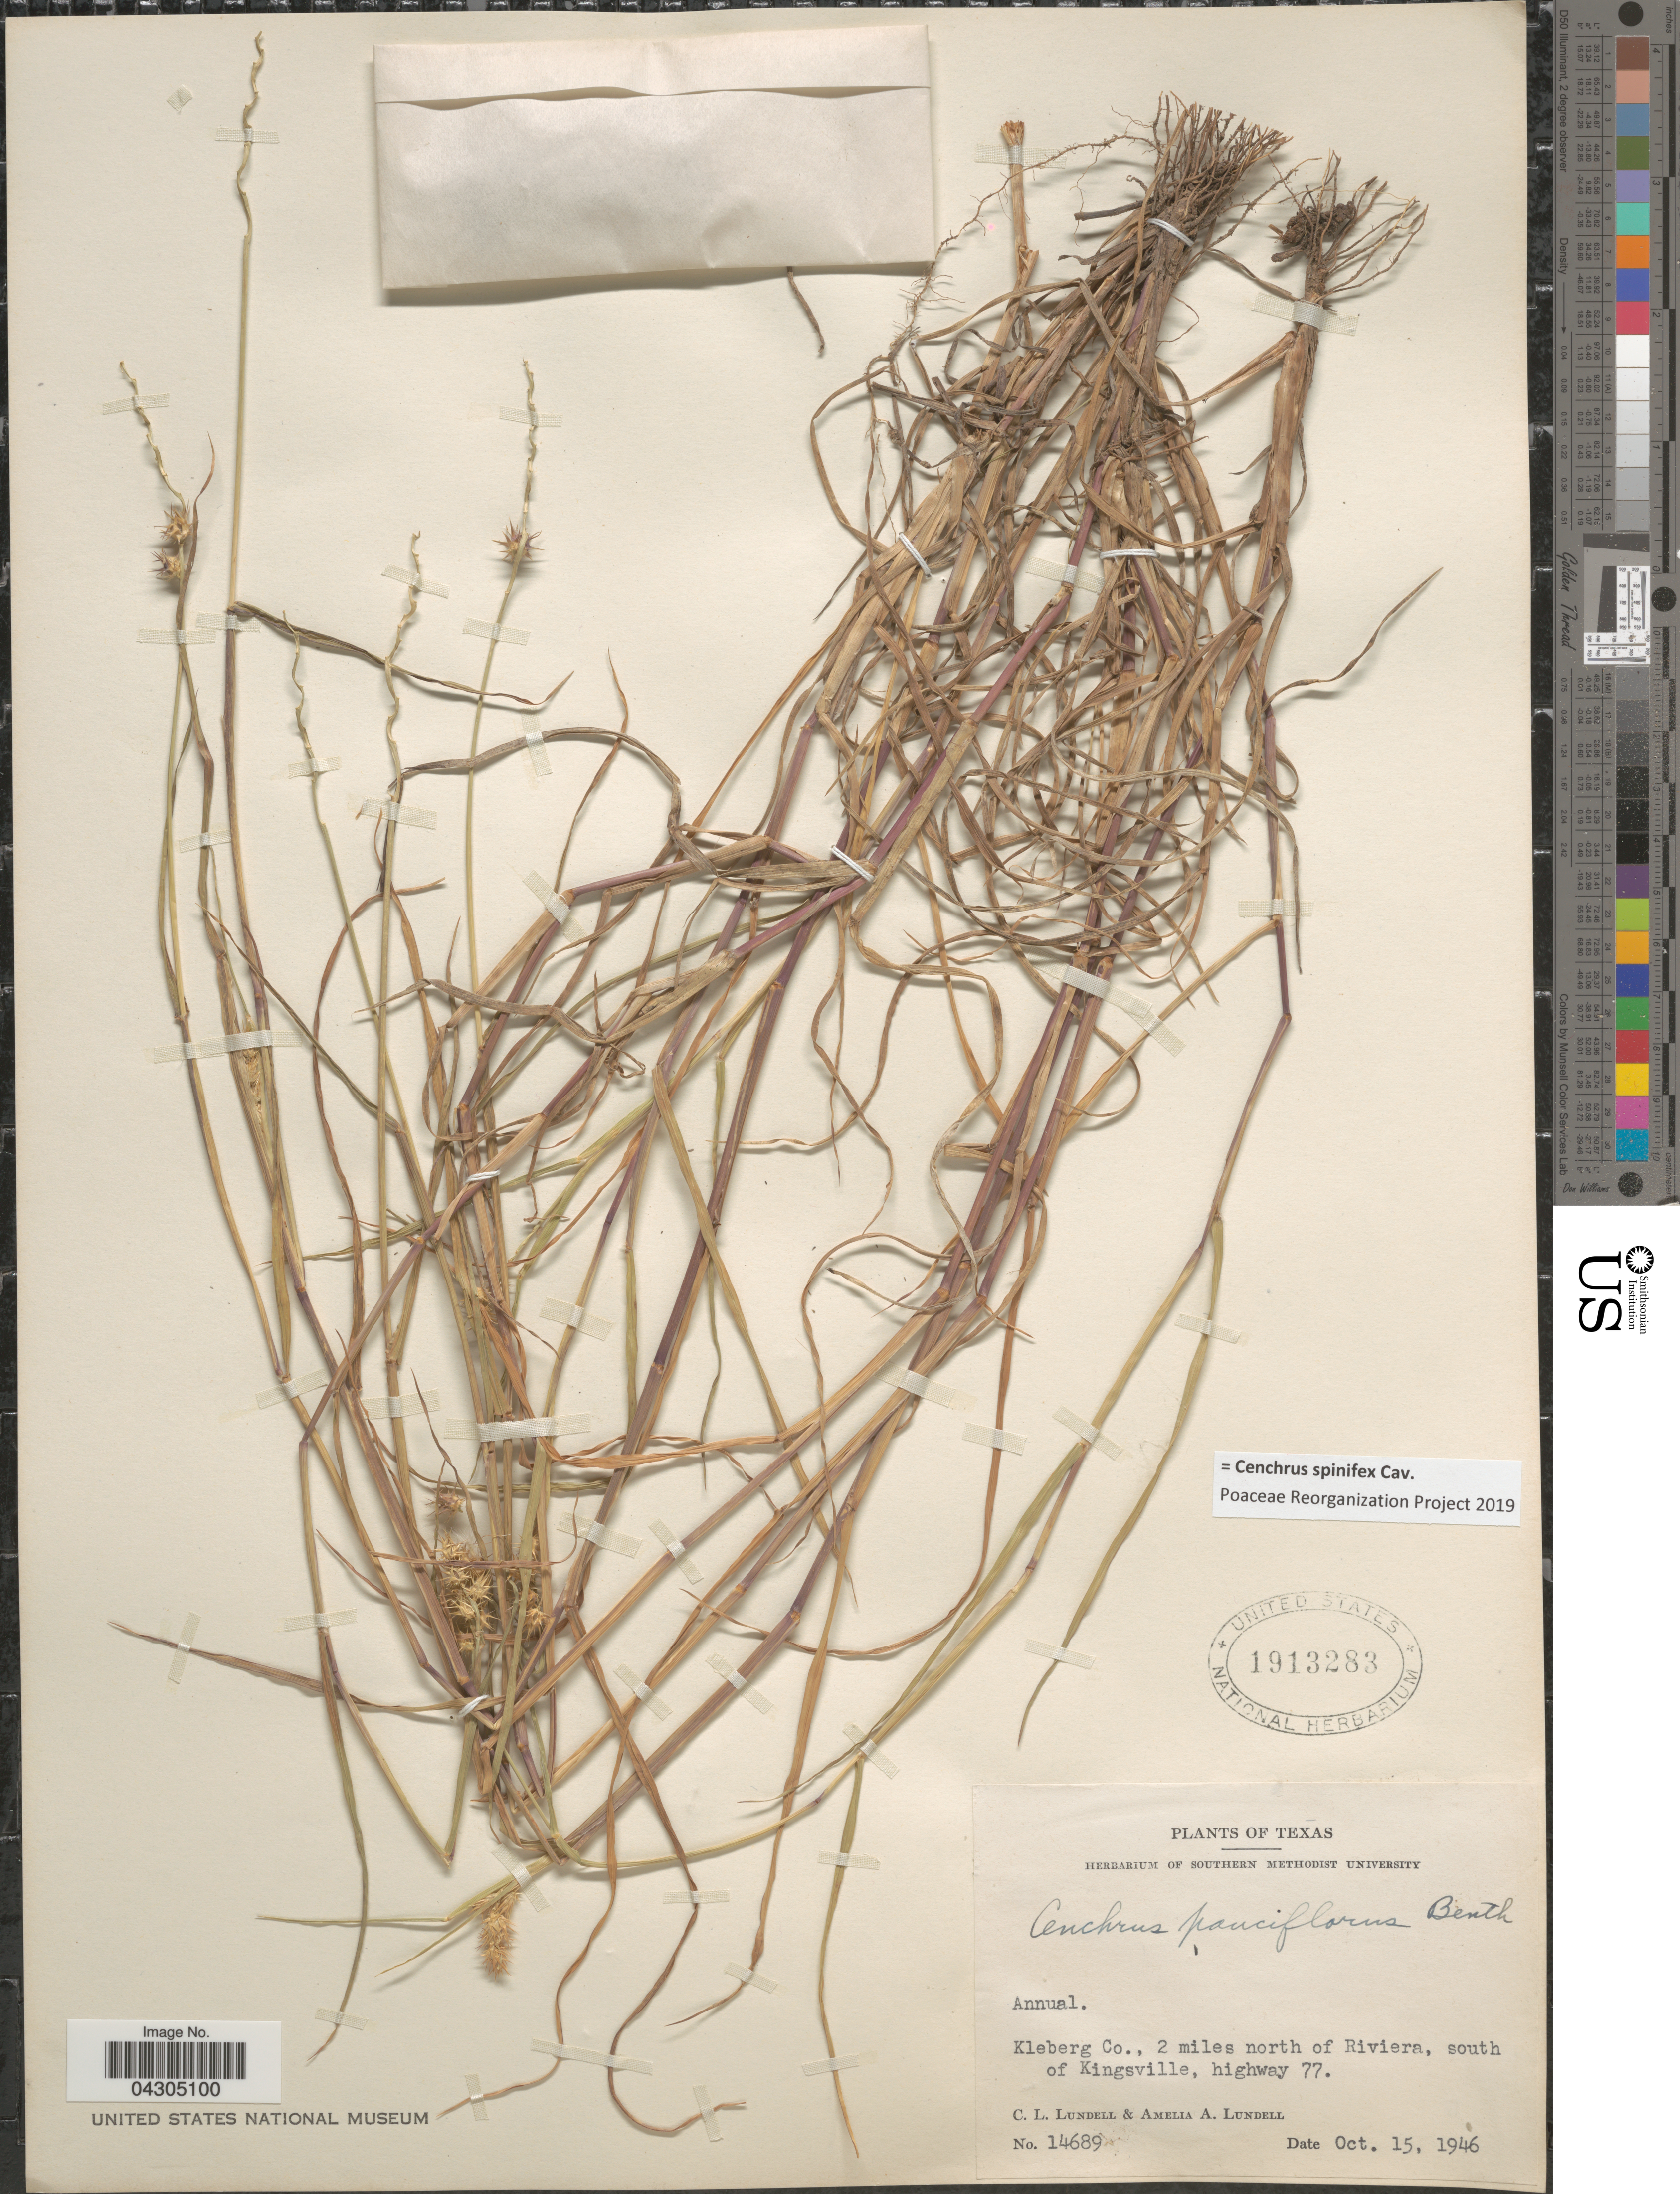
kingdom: Plantae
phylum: Tracheophyta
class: Liliopsida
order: Poales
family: Poaceae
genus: Cenchrus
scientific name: Cenchrus spinifex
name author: Cav.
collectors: C. L. Lundell & A. A. Lundell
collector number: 14689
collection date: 1946-10-15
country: United States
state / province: Texas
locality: Kleberg Co., 2 miles north of Riviera, south of Kingsville, highway 77.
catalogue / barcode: US 1913283